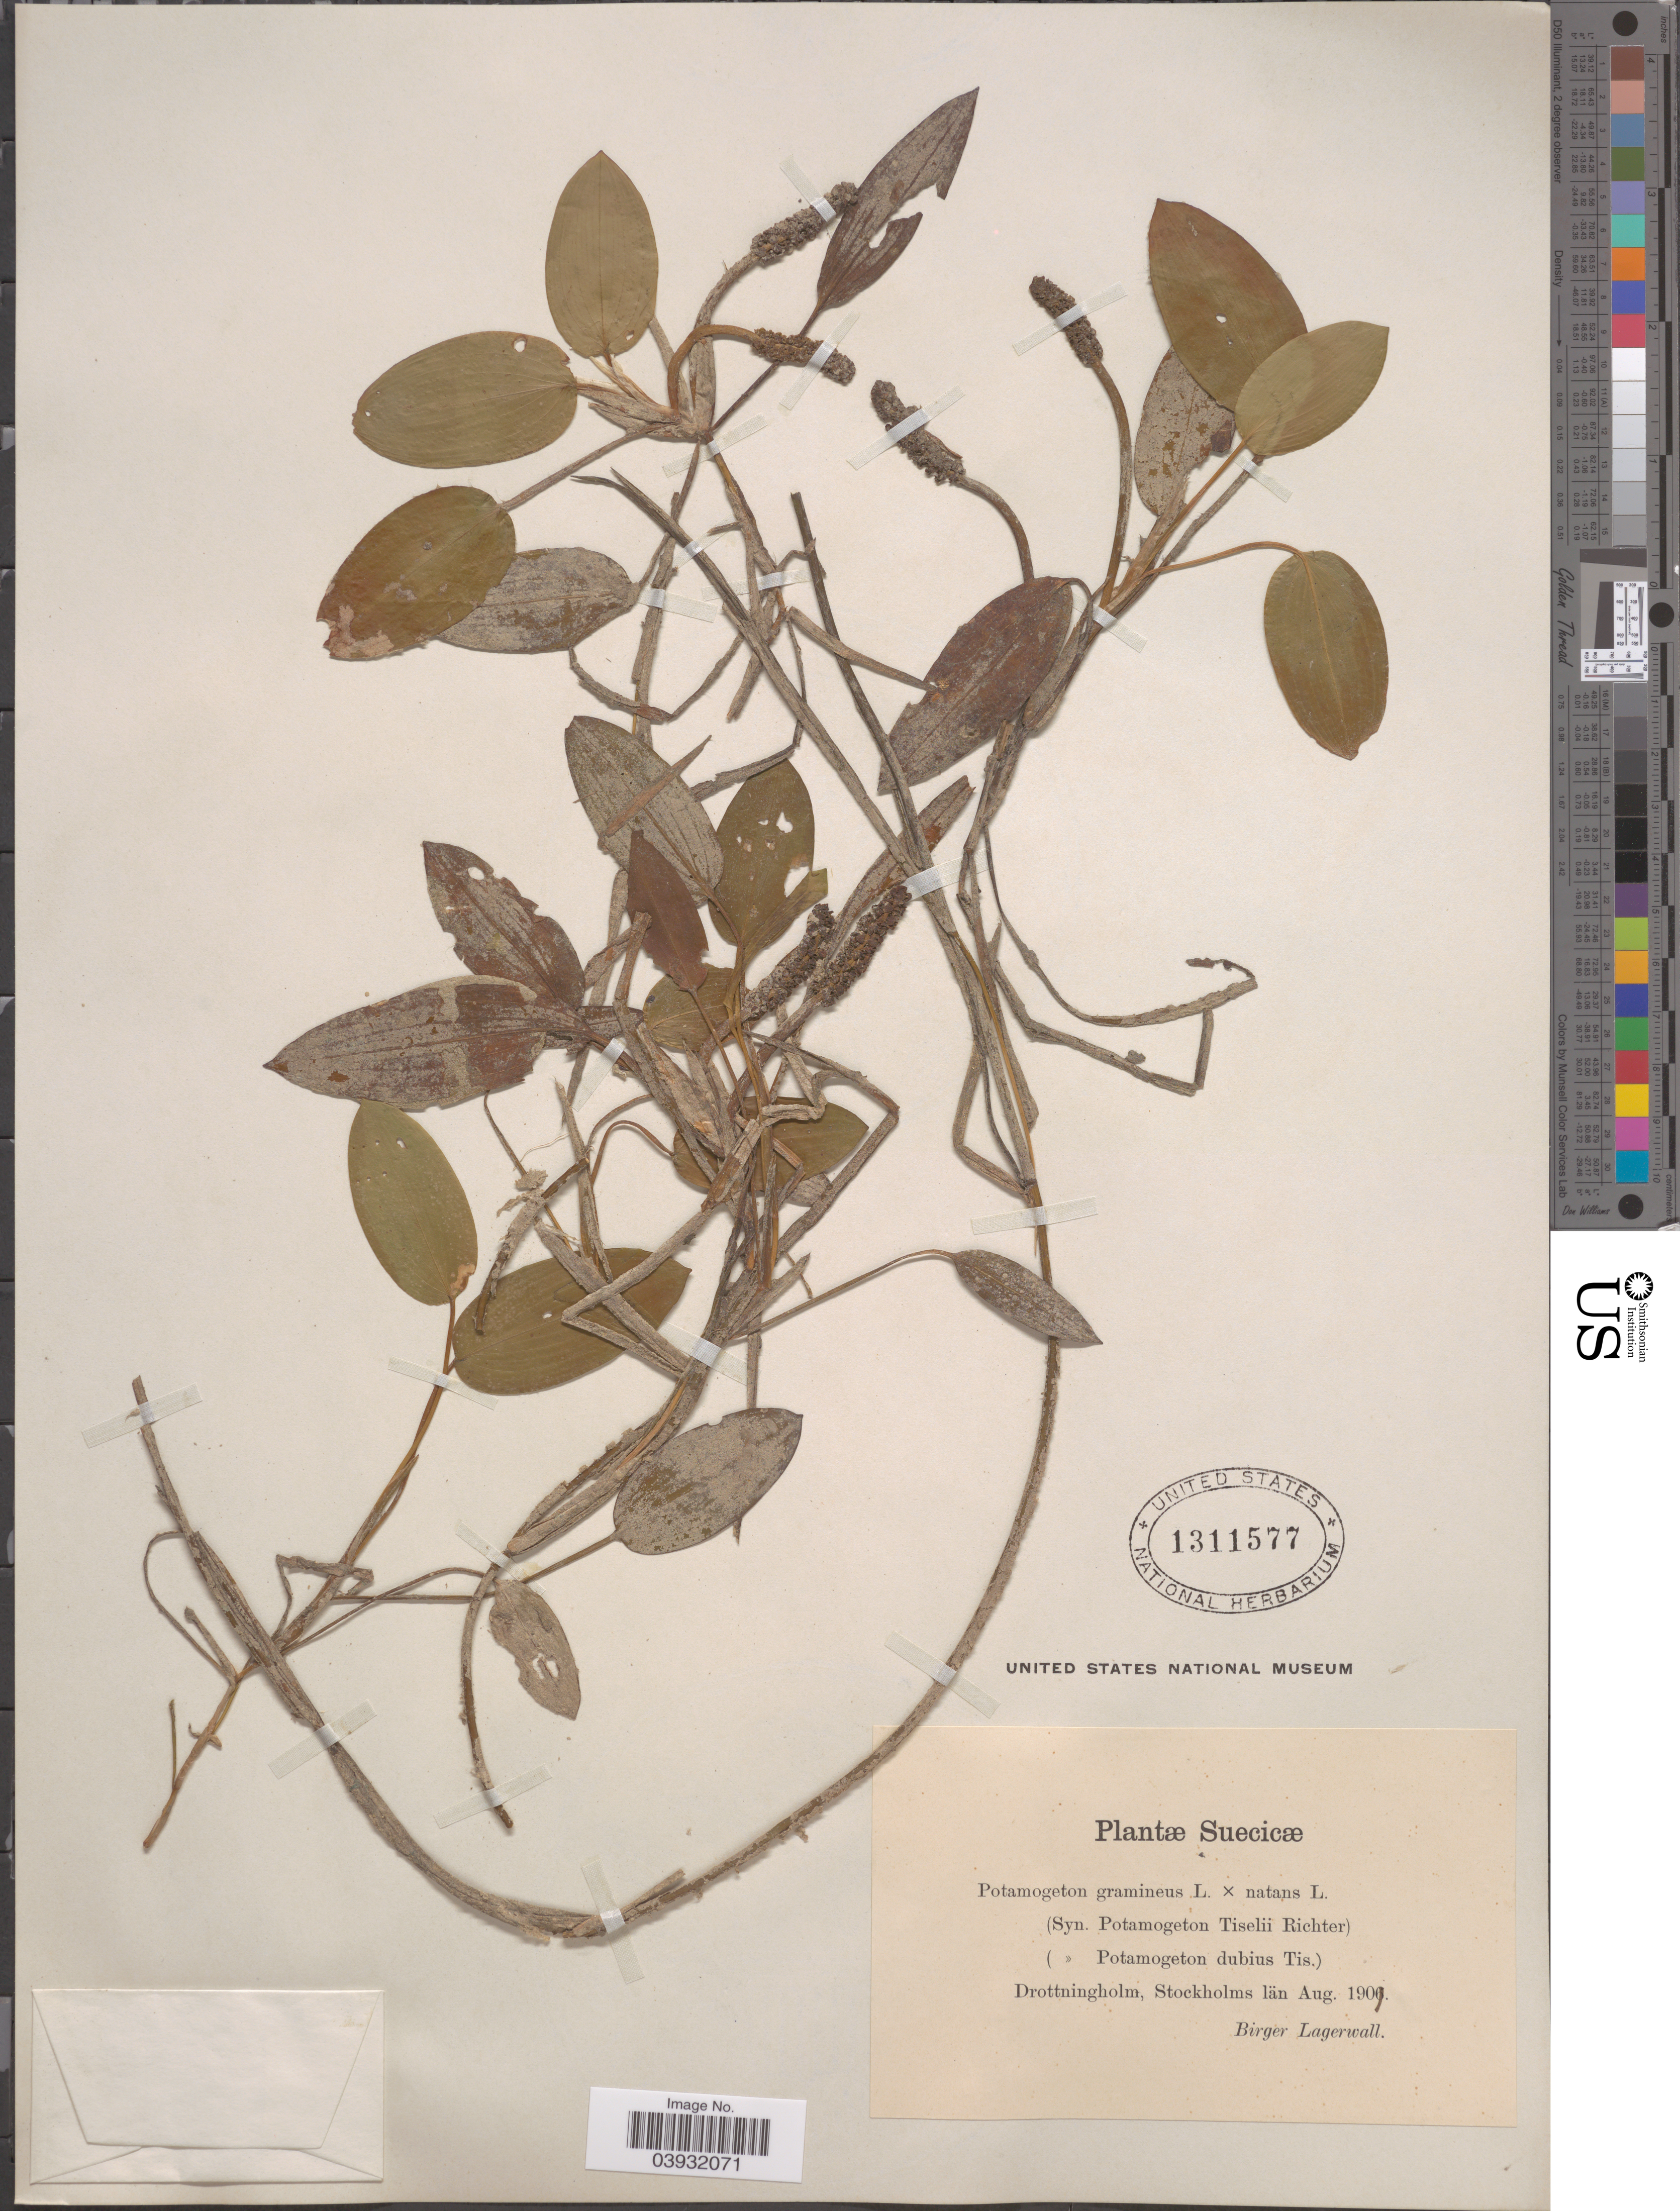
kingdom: Plantae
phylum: Tracheophyta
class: Liliopsida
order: Alismatales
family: Potamogetonaceae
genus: Potamogeton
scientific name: Potamogeton gramineus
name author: L.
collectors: B. Lagerwall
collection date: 1909-08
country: Sweden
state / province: Stockholm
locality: Suecicæ. Drottningholm, Stockholms län.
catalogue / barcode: US 1311577